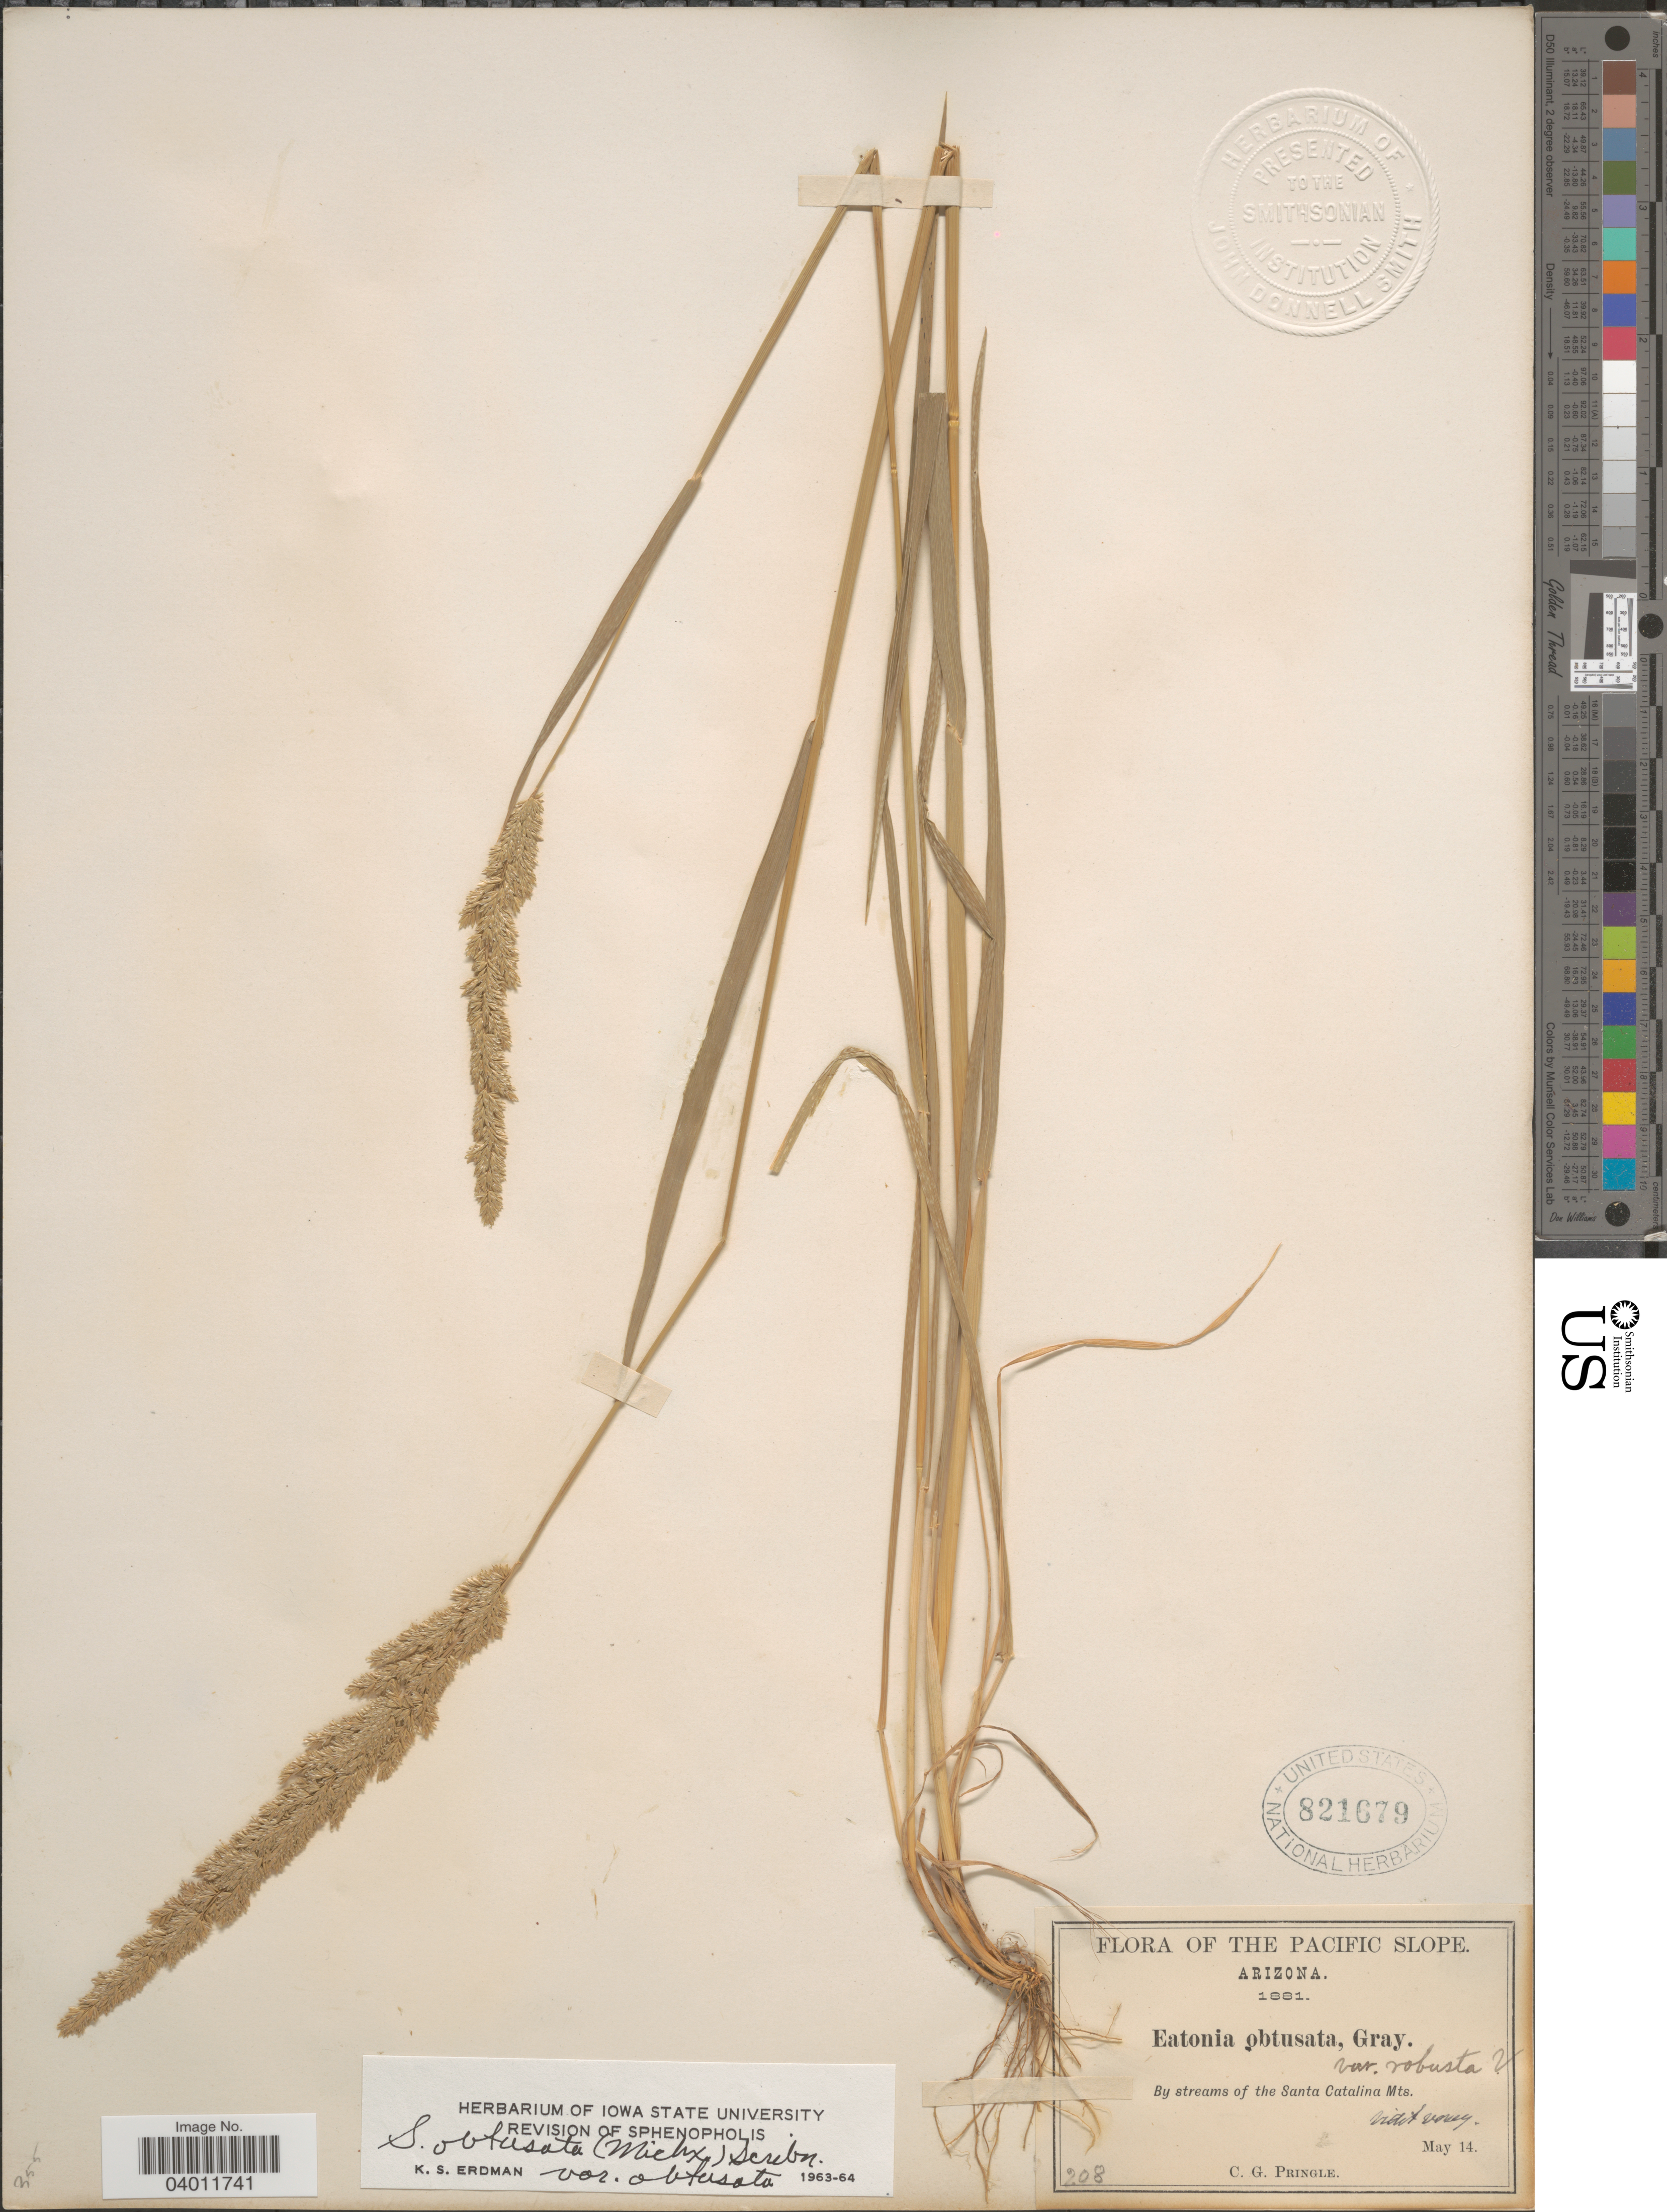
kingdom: Plantae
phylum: Tracheophyta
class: Liliopsida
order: Poales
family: Poaceae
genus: Sphenopholis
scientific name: Sphenopholis obtusata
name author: (Michx.) Scribn.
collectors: C. G. Pringle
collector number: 208?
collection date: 1881-05-14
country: United States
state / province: Arizona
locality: Pacific Slope. By streams of the Santa Catalina Mts.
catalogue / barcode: US 821679